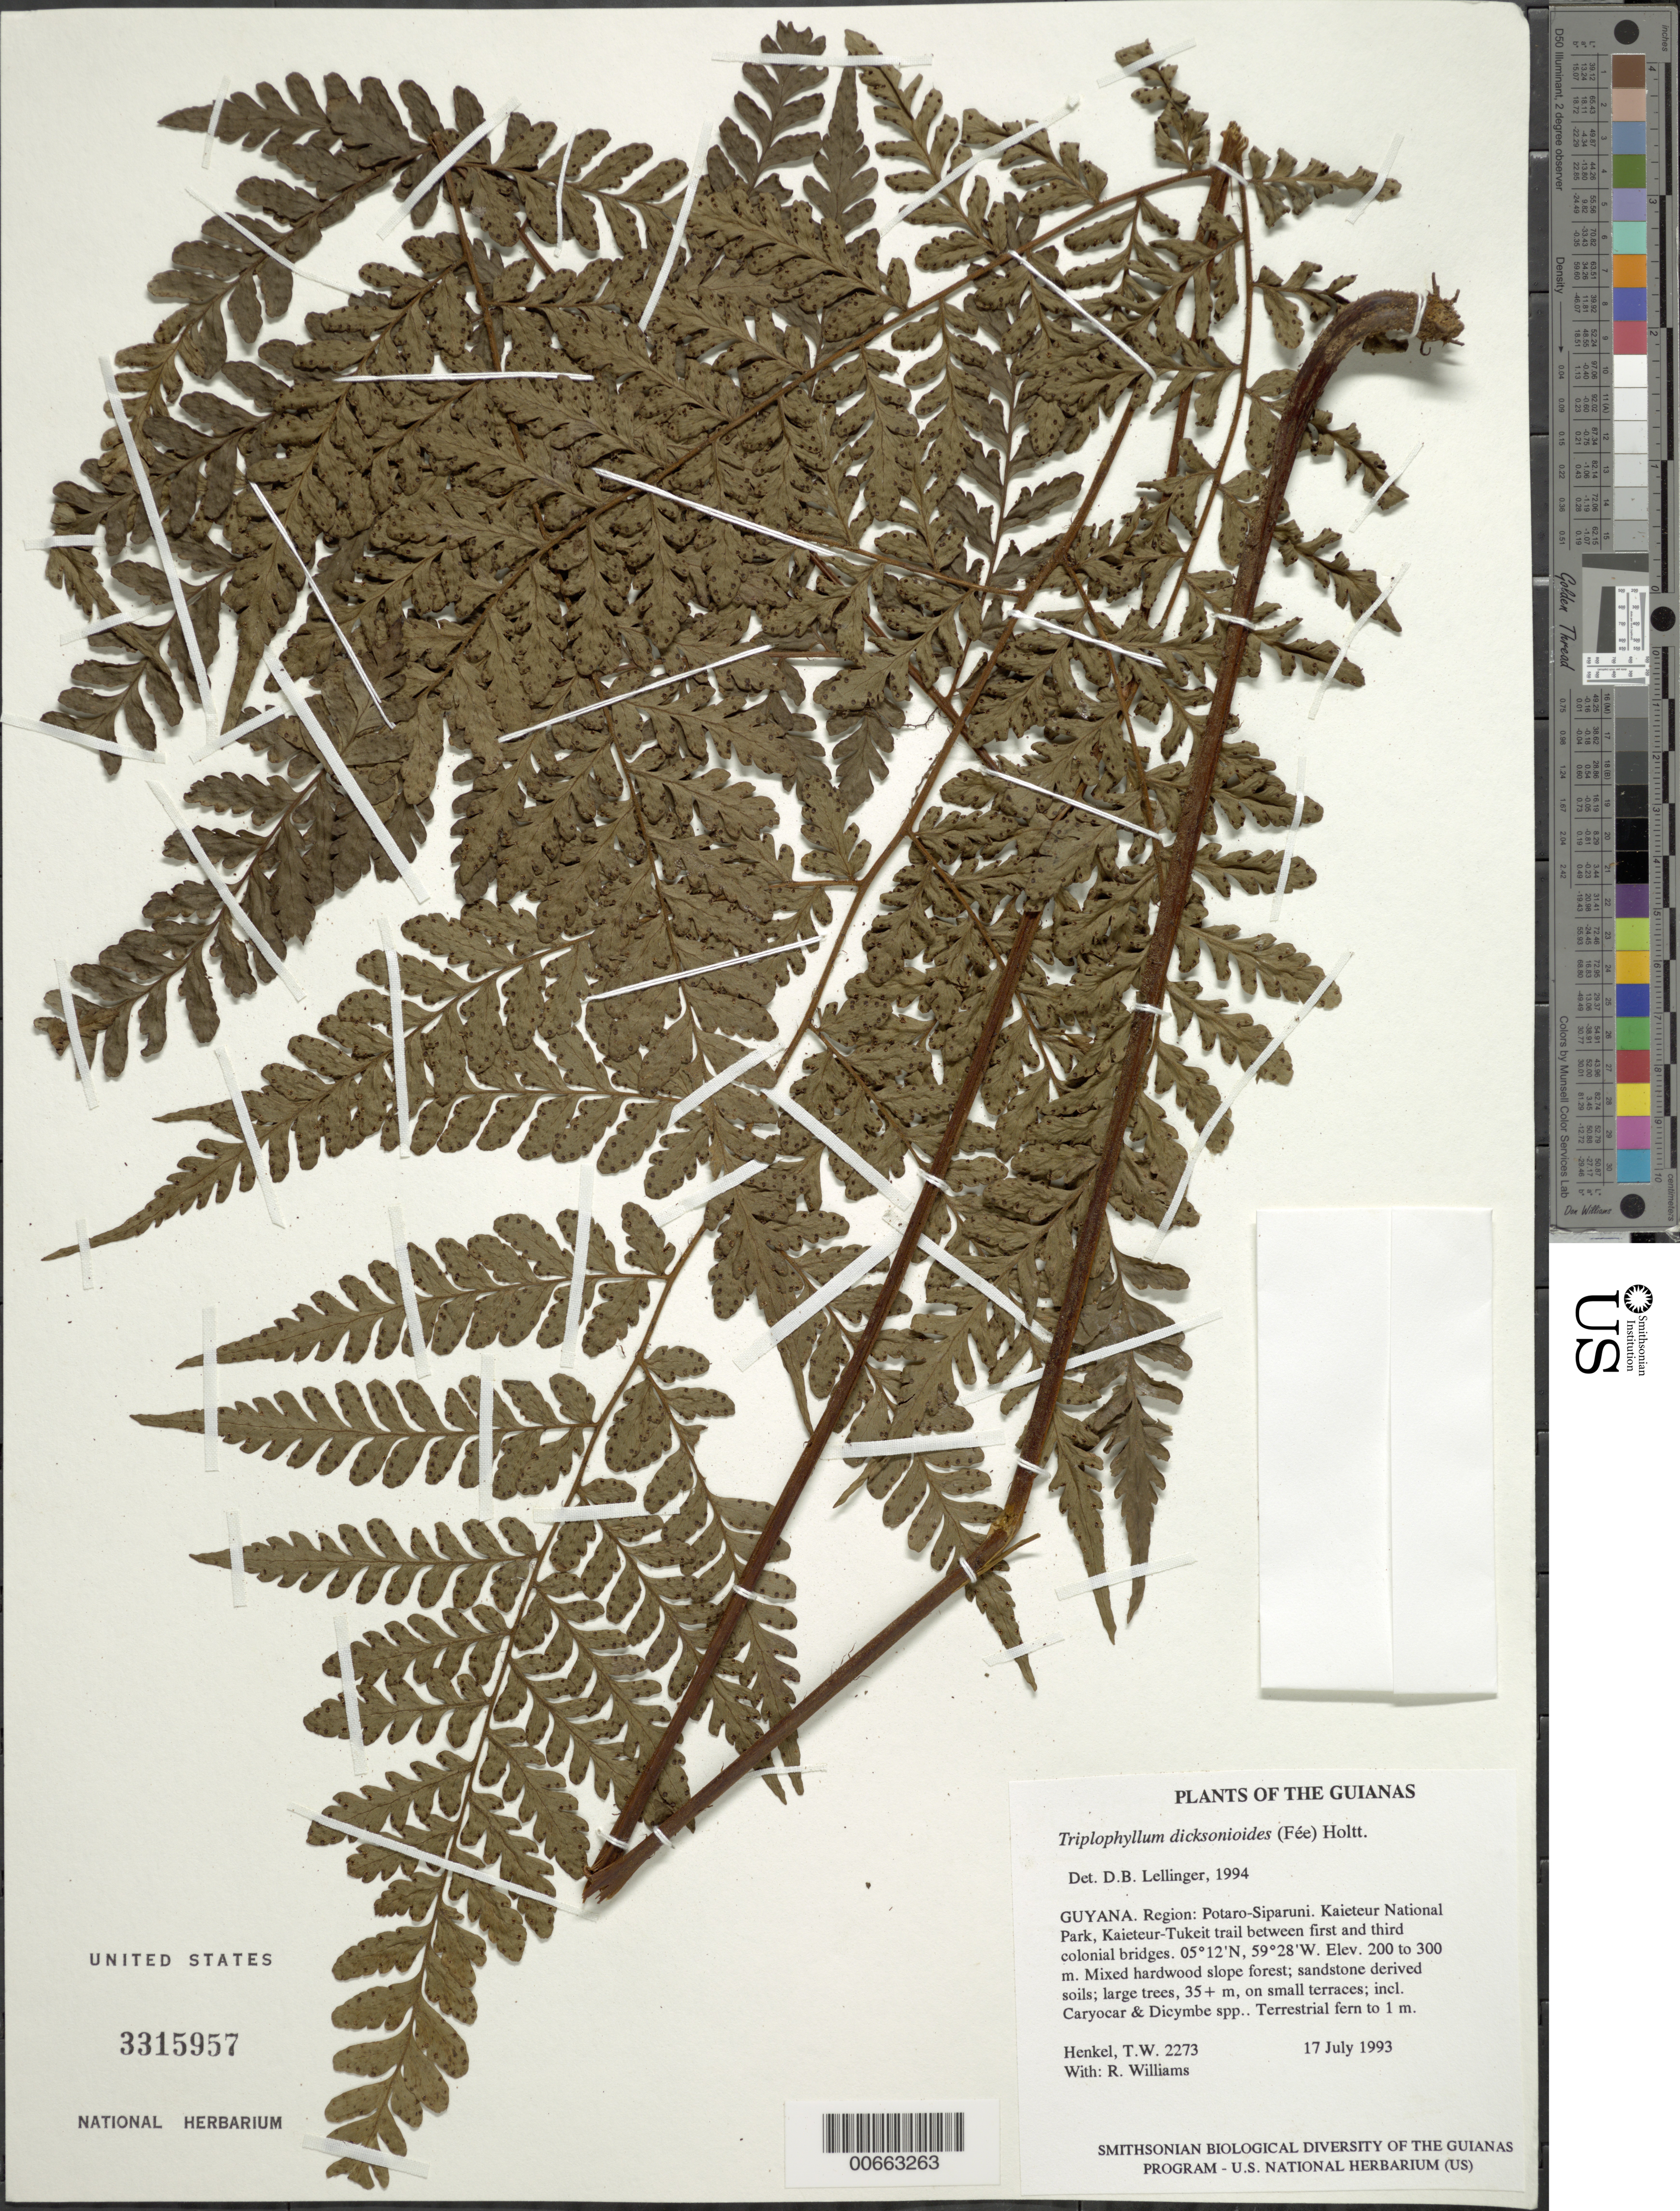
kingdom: Plantae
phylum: Tracheophyta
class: Polypodiopsida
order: Polypodiales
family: Tectariaceae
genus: Triplophyllum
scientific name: Triplophyllum dicksonioides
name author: (Fée) Holttum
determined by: Lellinger, David B., (BOT), Smithsonian Institution - National Museum of Natural History (UNITED STATES)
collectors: T. Henkel & R. Williams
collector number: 2273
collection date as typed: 17 July 1993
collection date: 1993-07-17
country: Guyana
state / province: Potaro-Siparuni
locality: Kaieteur National Park, Kaieteur-Tukeit trail between first and third colonial bridges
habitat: Mixed hardwood slope forest; sandstone derived soils; large trees, 35+ m, on small terraces; incl. Caryocar & Dicymbe spp.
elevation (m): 200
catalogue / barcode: US 3315957